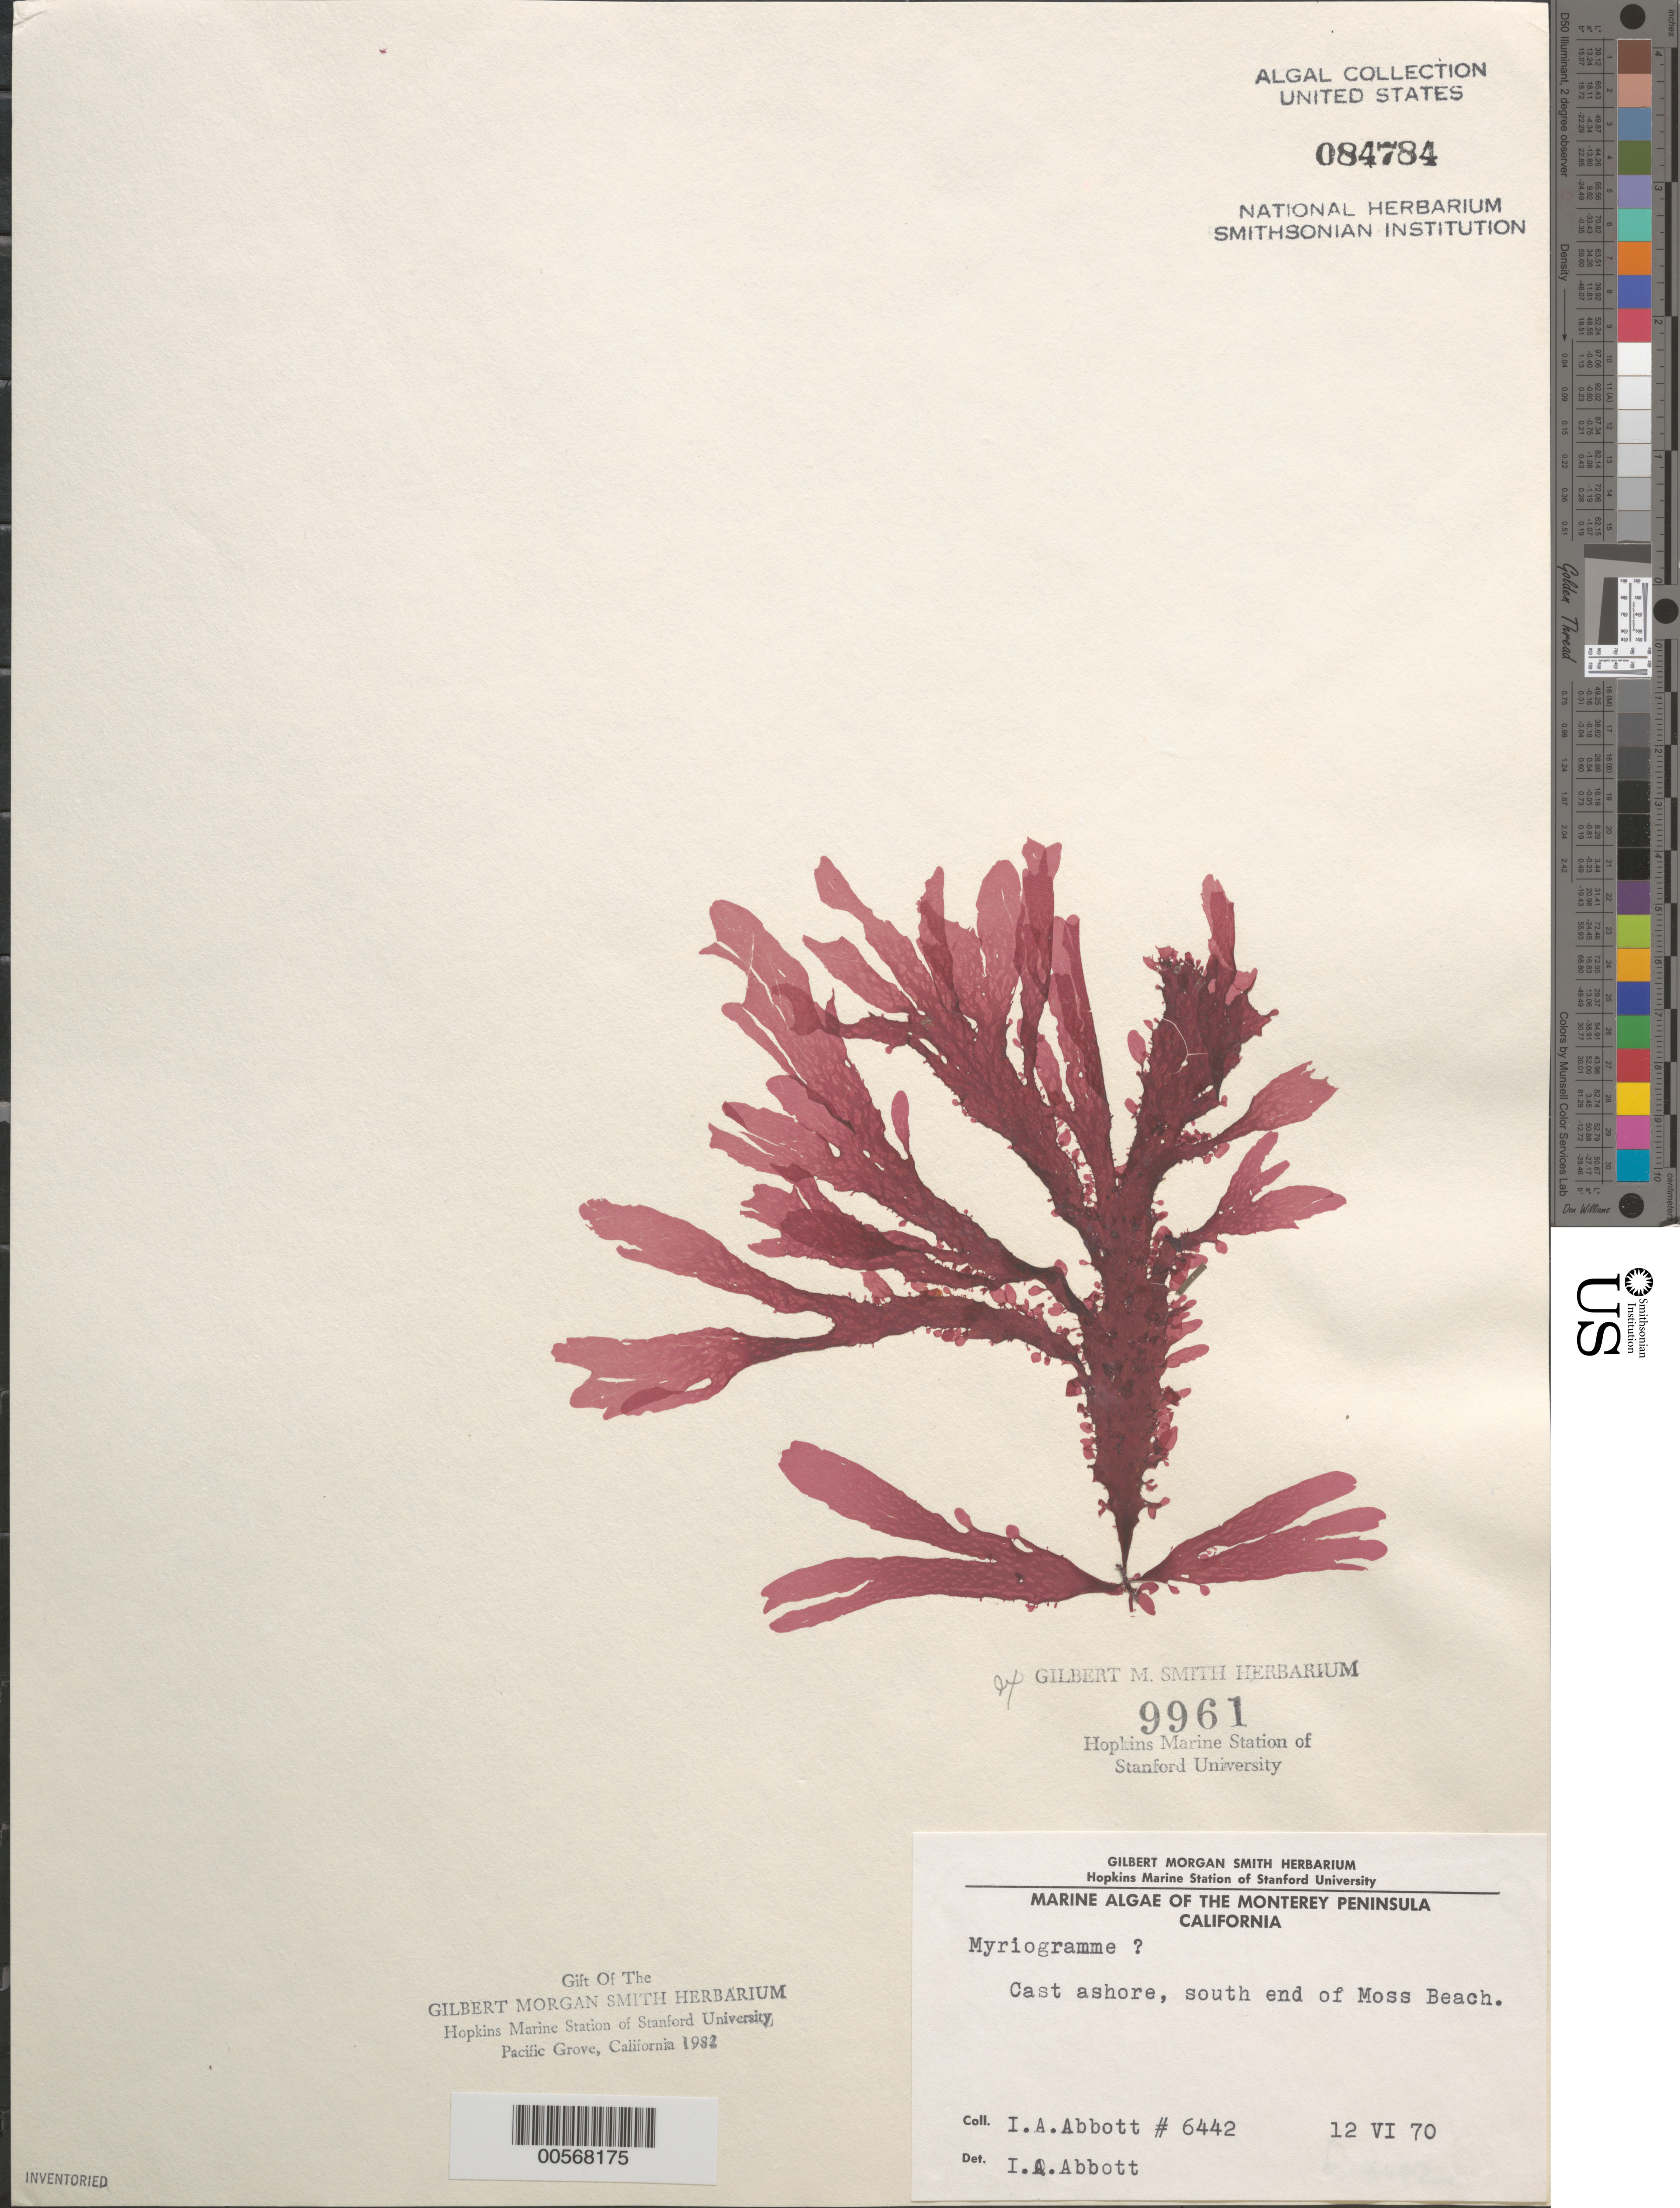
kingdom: Plantae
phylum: Rhodophyta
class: Florideophyceae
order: Ceramiales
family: Delesseriaceae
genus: Myriogramme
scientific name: Myriogramme sp.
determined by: Abbott, Isabella A.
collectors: I. A. Abbott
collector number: IAA 6442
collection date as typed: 12 Jun 1970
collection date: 1970-06-12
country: United States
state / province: California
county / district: Monterey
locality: Moss Beach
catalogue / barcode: US 84784